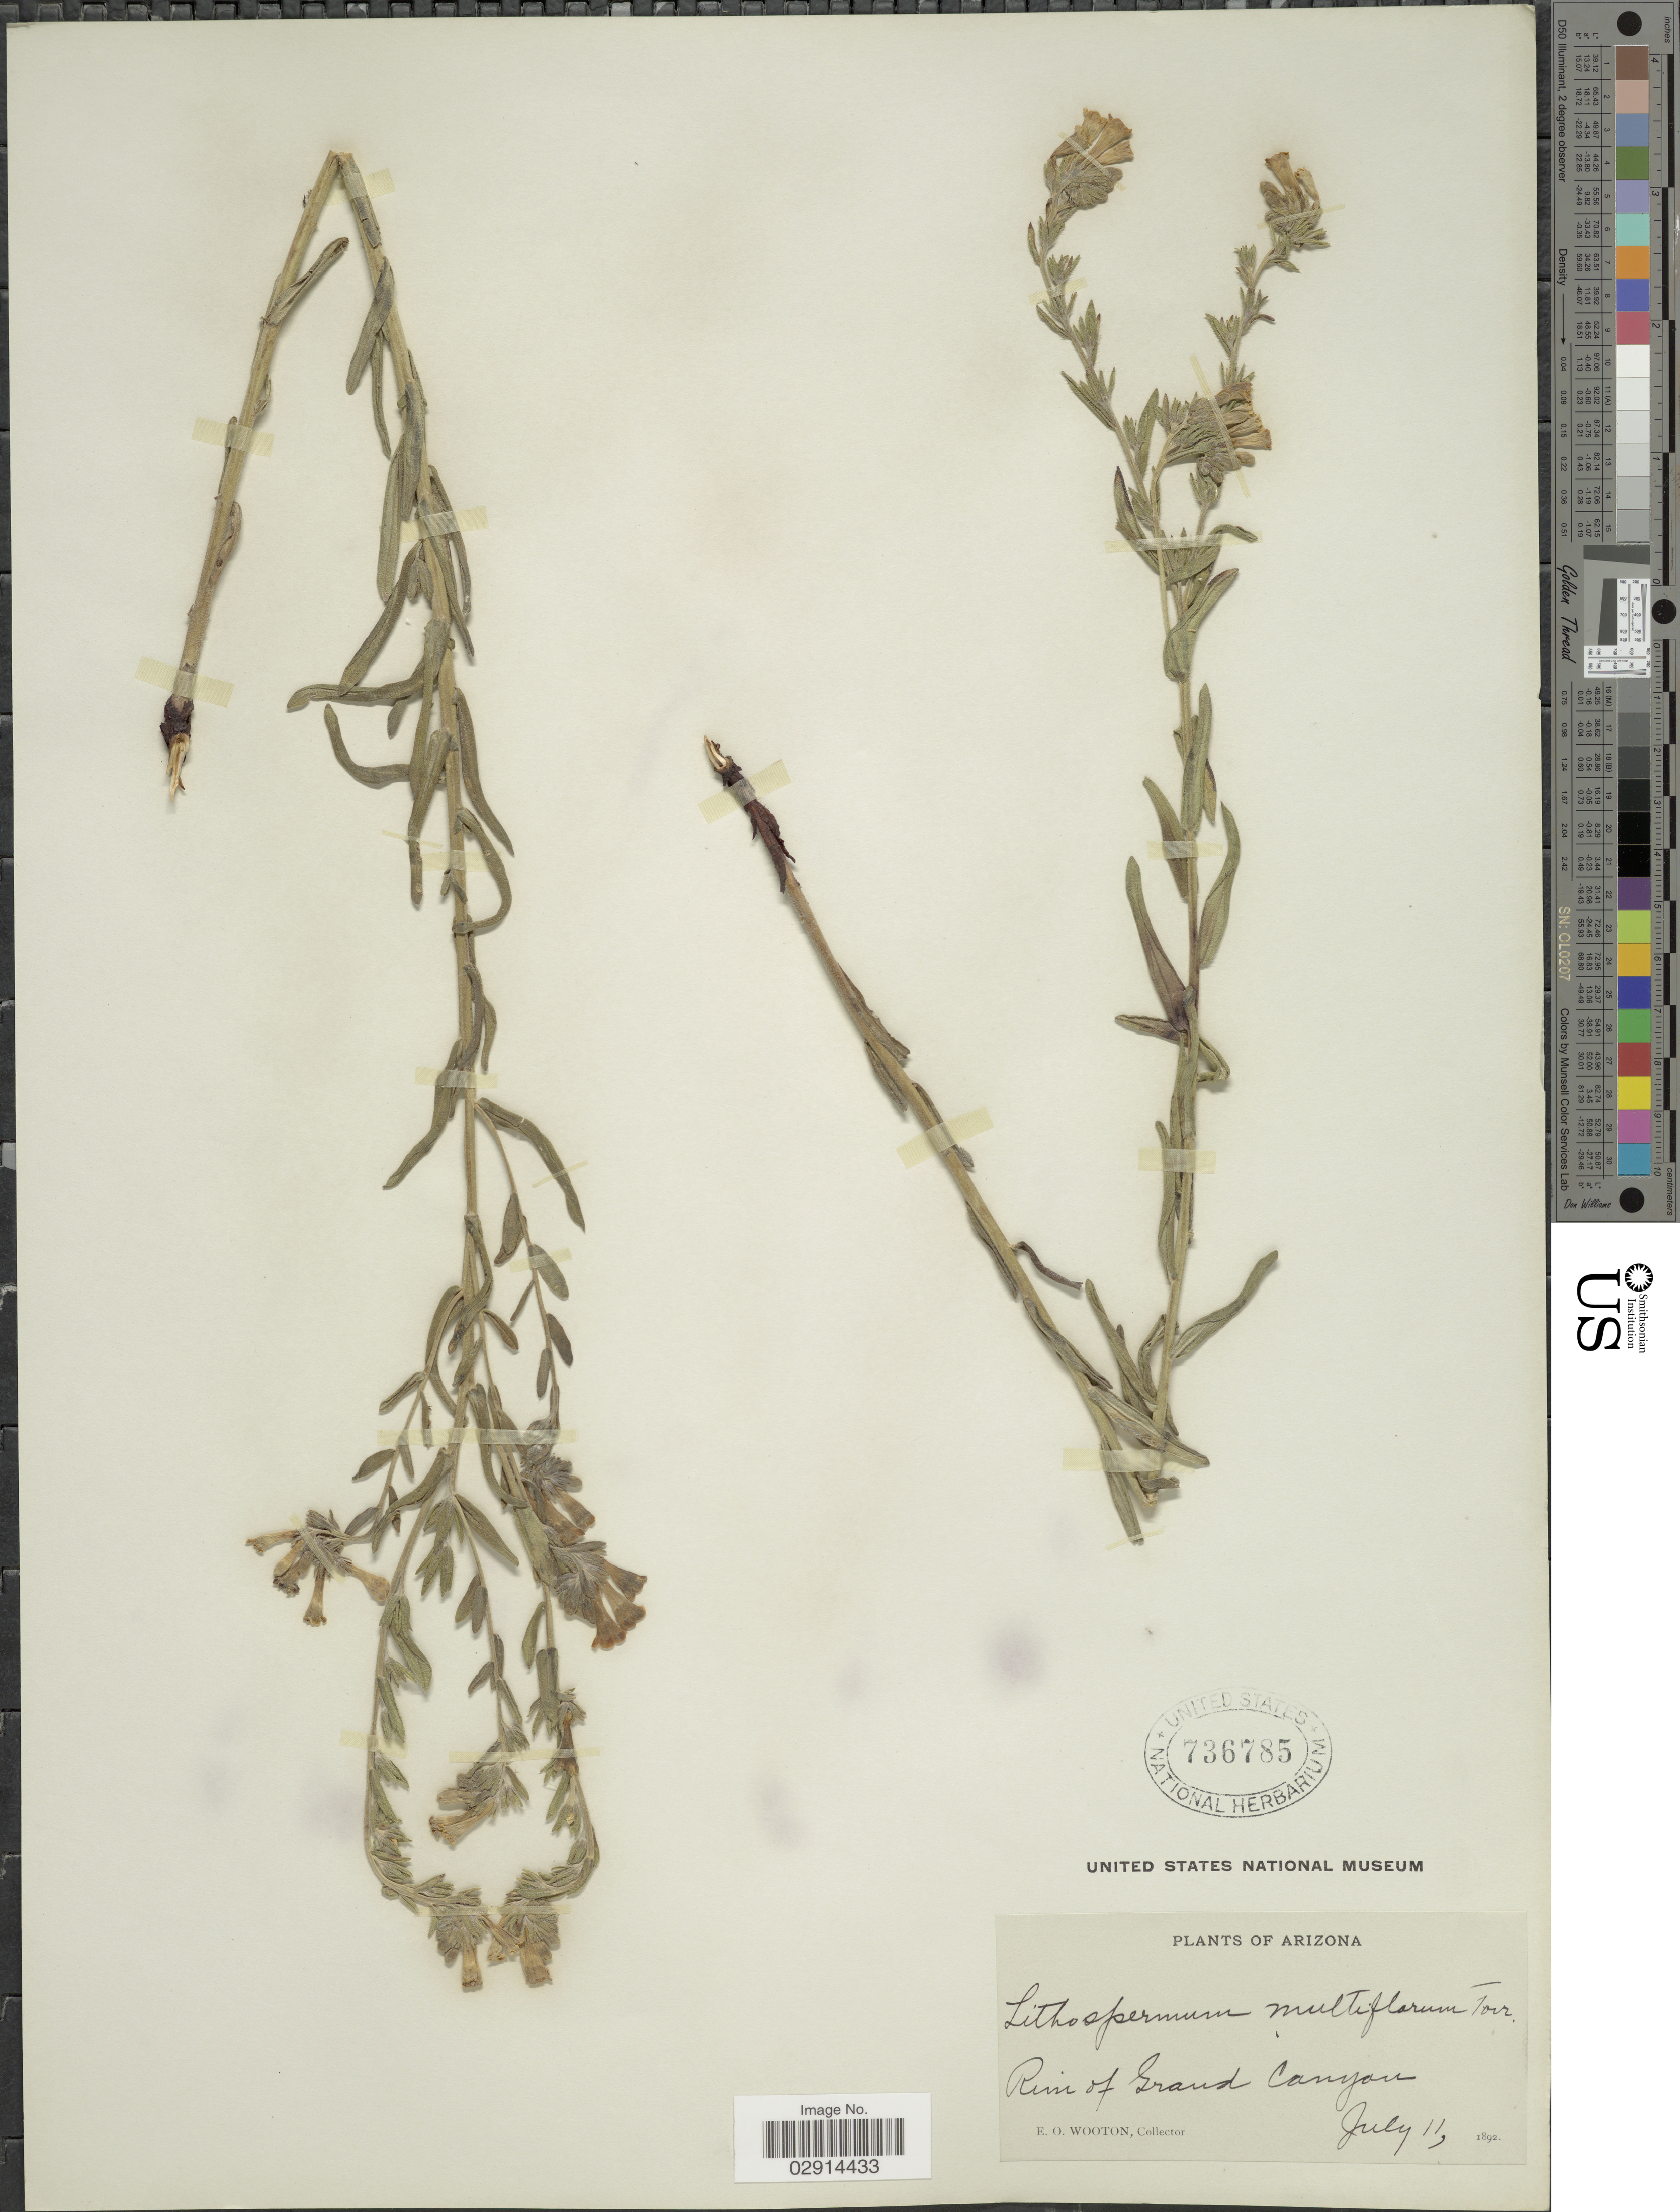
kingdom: Plantae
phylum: Tracheophyta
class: Magnoliopsida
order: Boraginales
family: Boraginaceae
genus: Lithospermum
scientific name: Lithospermum multiflorum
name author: Torr. ex A. Gray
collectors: E. O. Wooton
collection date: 1892-07-11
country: United States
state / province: Arizona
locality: Rim of Grand Canyon.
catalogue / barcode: US 736785